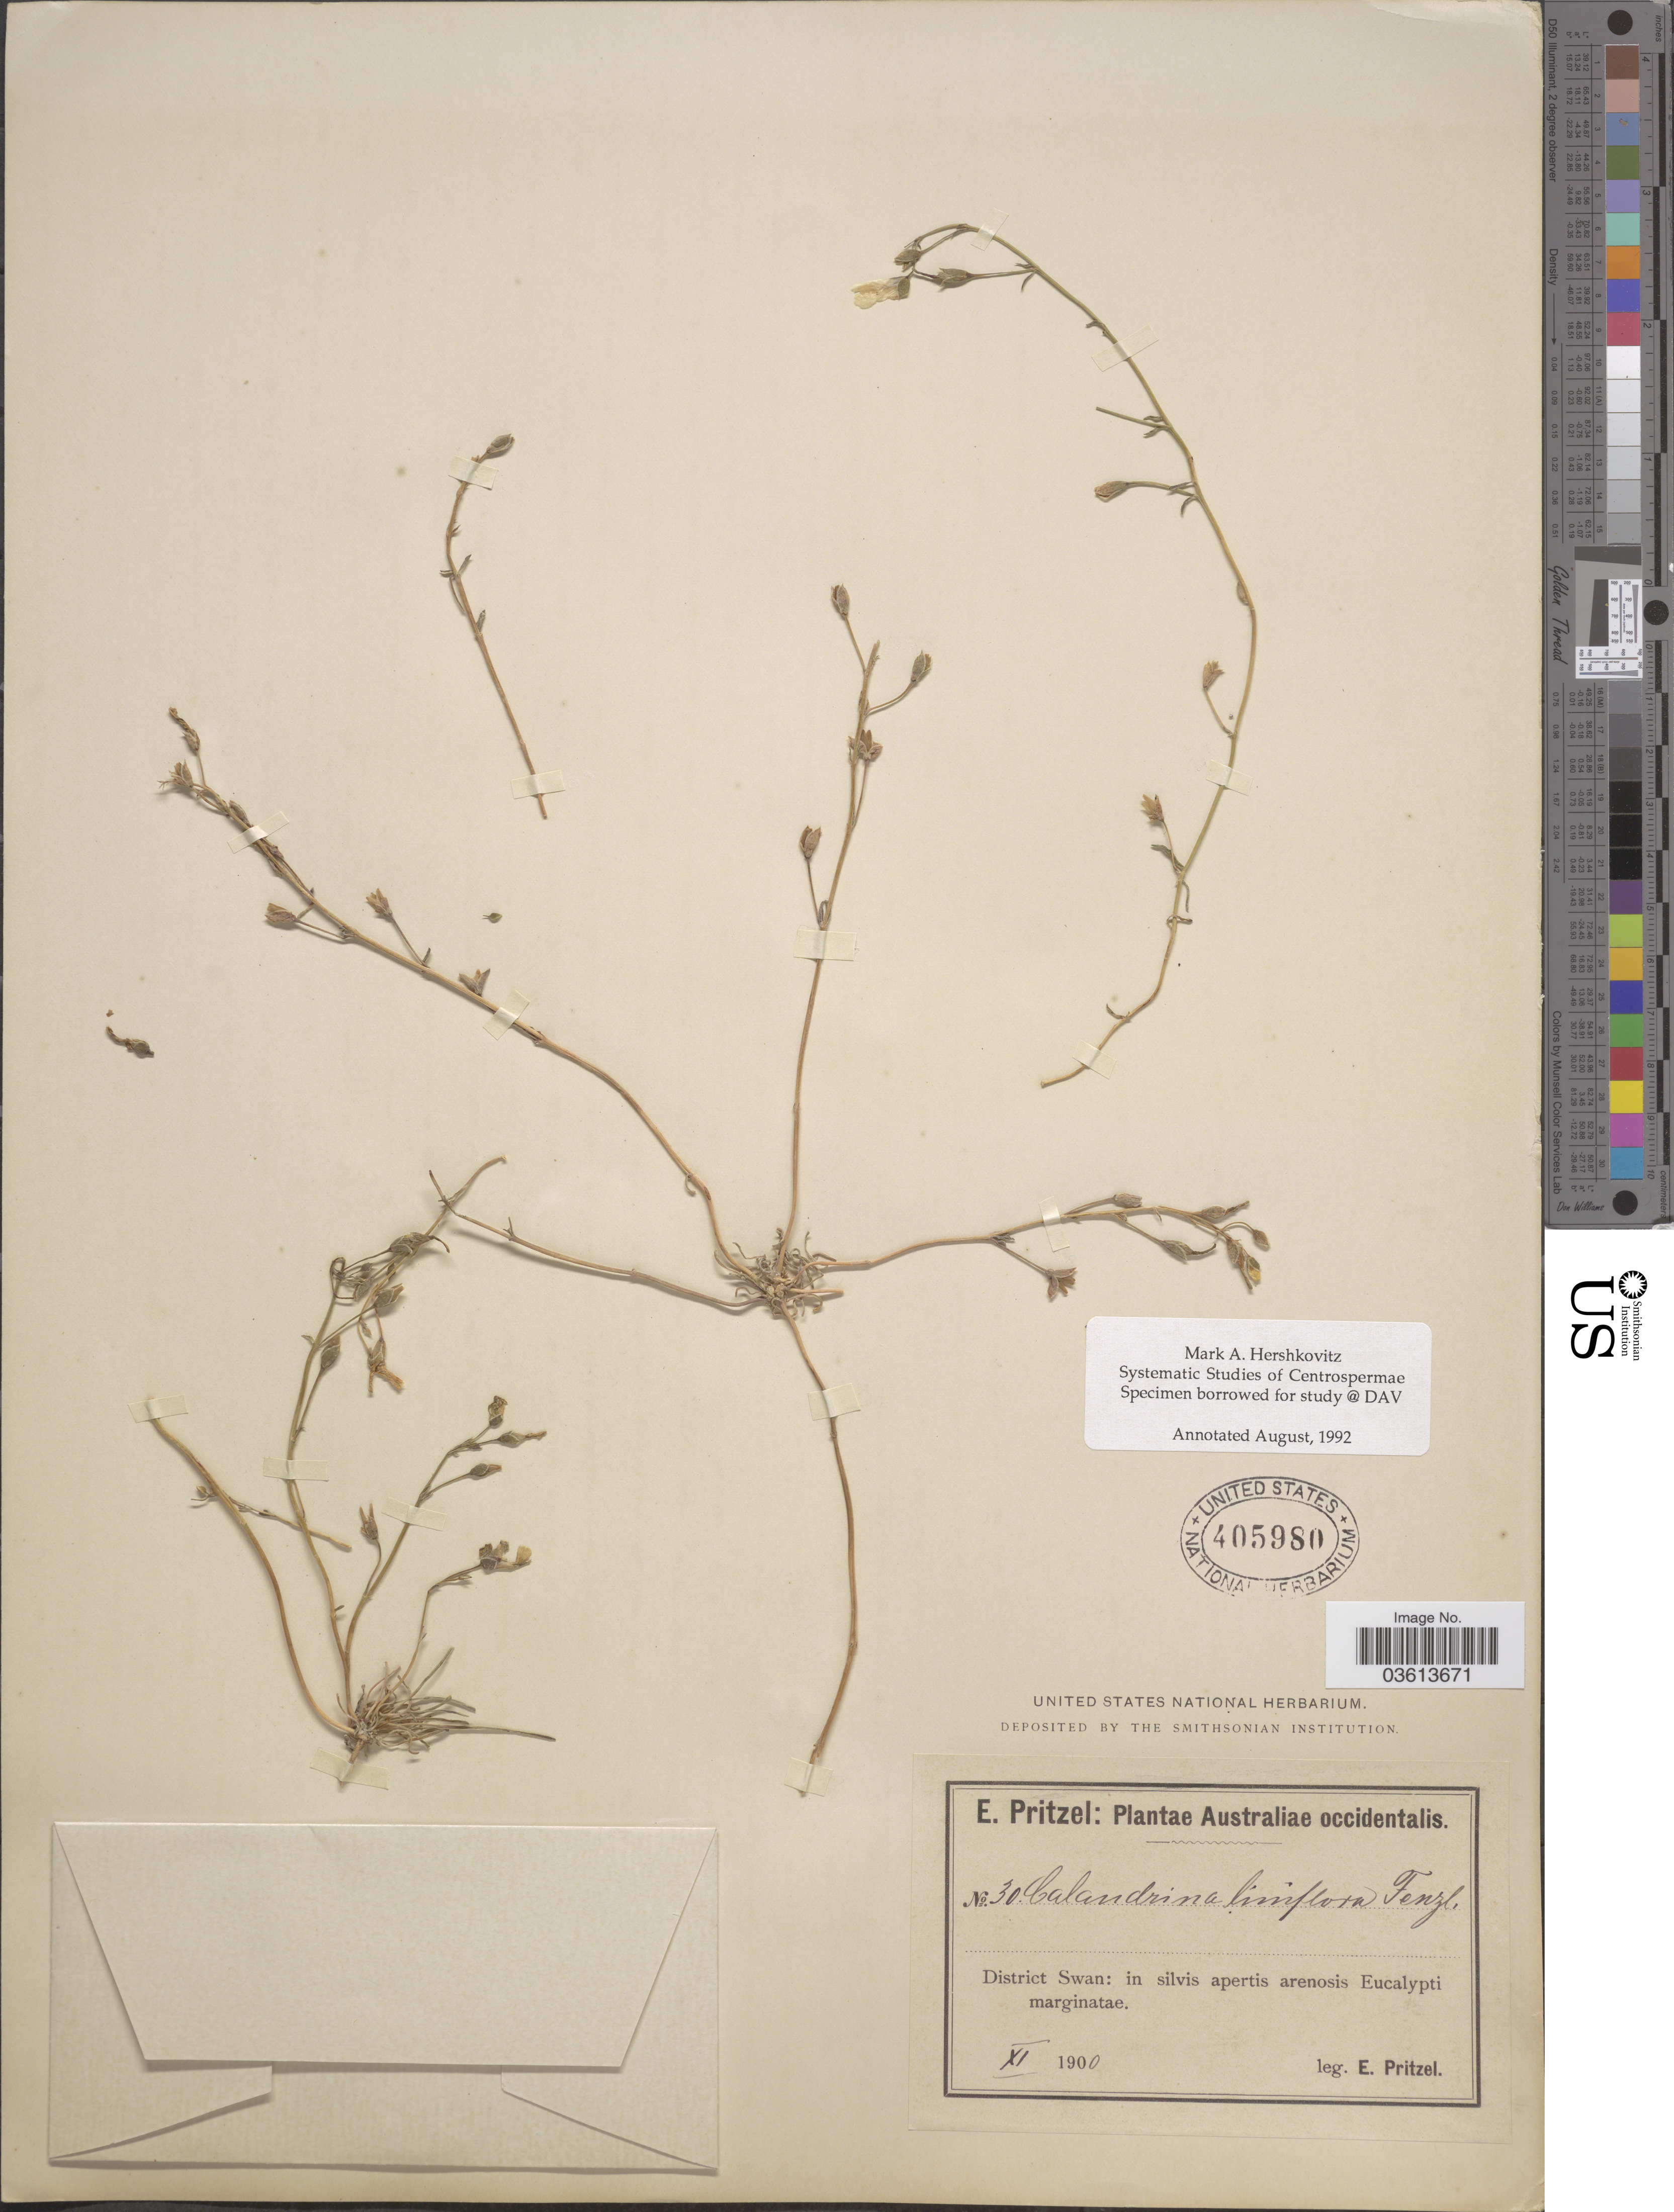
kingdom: Plantae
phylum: Tracheophyta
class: Magnoliopsida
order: Caryophyllales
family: Montiaceae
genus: Parakeelya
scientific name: Parakeelya liniflora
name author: (Fenzl) Hershk.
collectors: E. G. Pritzel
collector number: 30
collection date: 1900-11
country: Australia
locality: Australiae occidentalis. District Swan: in silvis apertis arenosis Eucalypti marginatae.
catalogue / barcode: US 405980